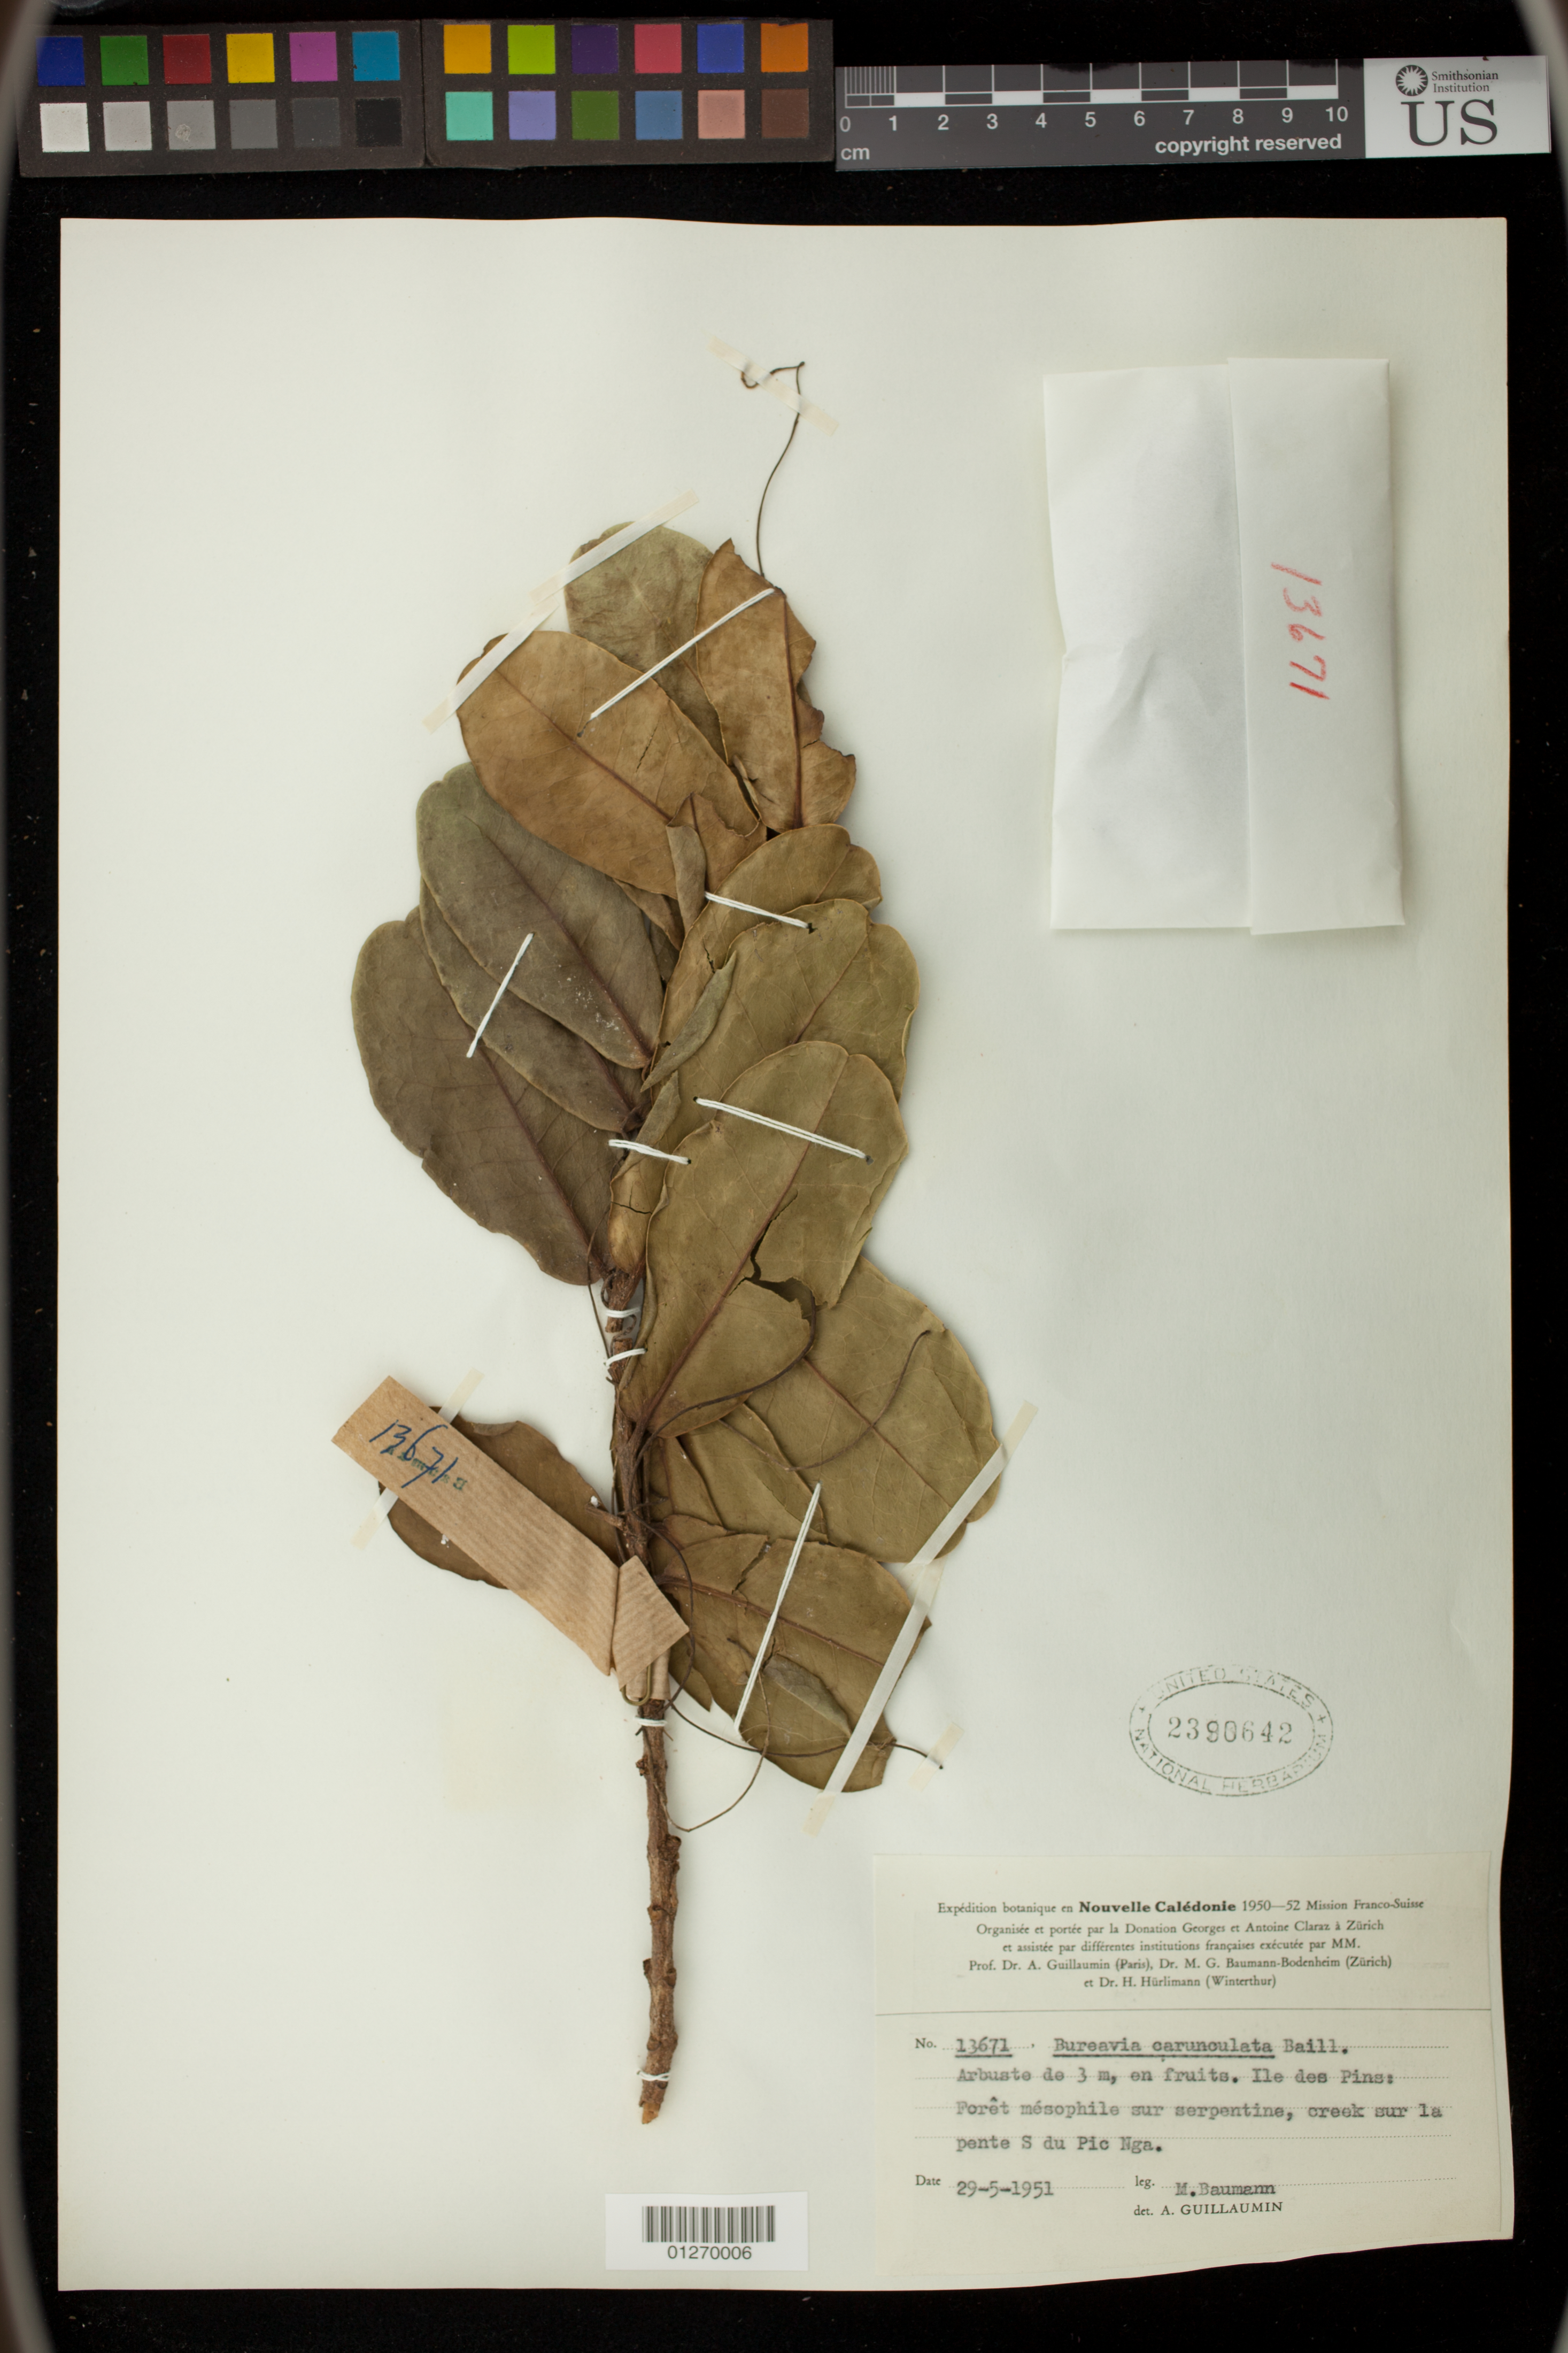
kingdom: Plantae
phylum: Tracheophyta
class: Magnoliopsida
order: Malpighiales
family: Picrodendraceae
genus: Austrobuxus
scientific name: Austrobuxus carunculatus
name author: (Baill.) Airy Shaw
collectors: M. G. Baumann-Bodenheim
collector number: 13671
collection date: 1951-05-29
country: New Caledonia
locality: creek sur la pente S du Pic Nga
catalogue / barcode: US 2390642